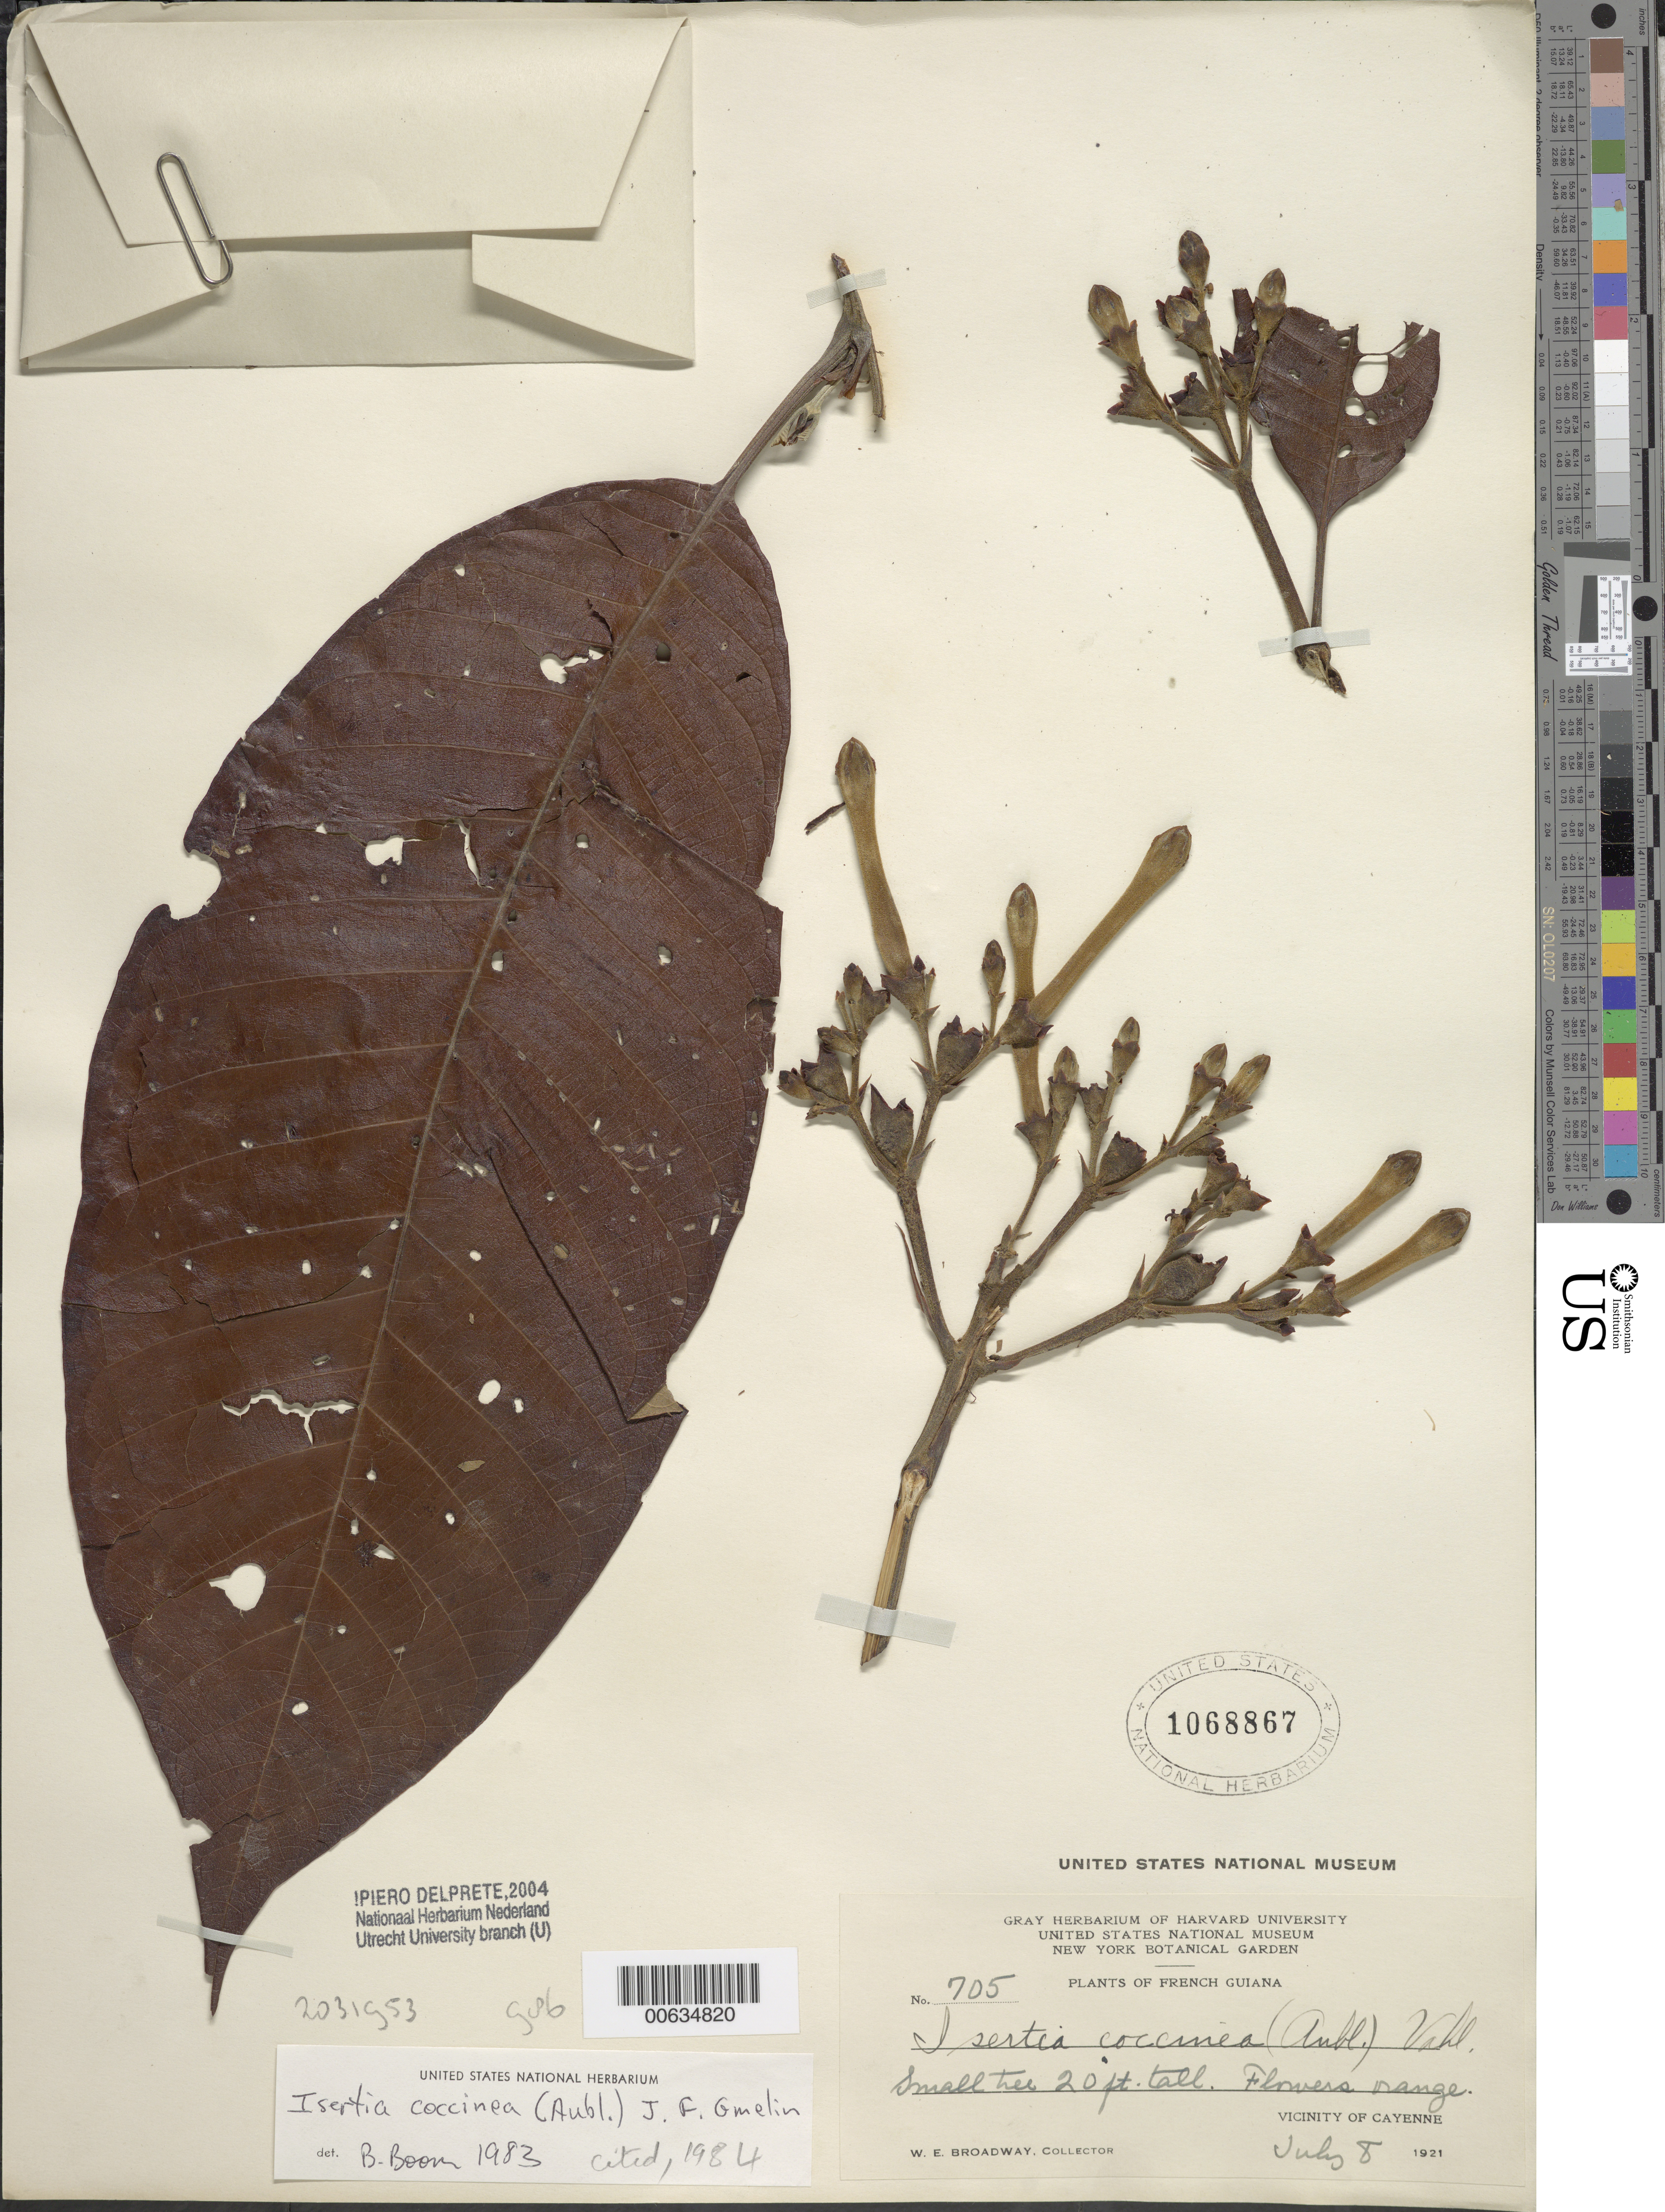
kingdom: Plantae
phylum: Tracheophyta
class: Magnoliopsida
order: Gentianales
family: Rubiaceae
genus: Isertia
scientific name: Isertia coccinea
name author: (Aubl.) Vahl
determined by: Boom, B. M.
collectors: W. E. Broadway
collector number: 705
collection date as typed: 8-Jul-21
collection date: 1921-07-08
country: French Guiana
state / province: Cayenne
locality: Cayenne, vic.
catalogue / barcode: US 1068867